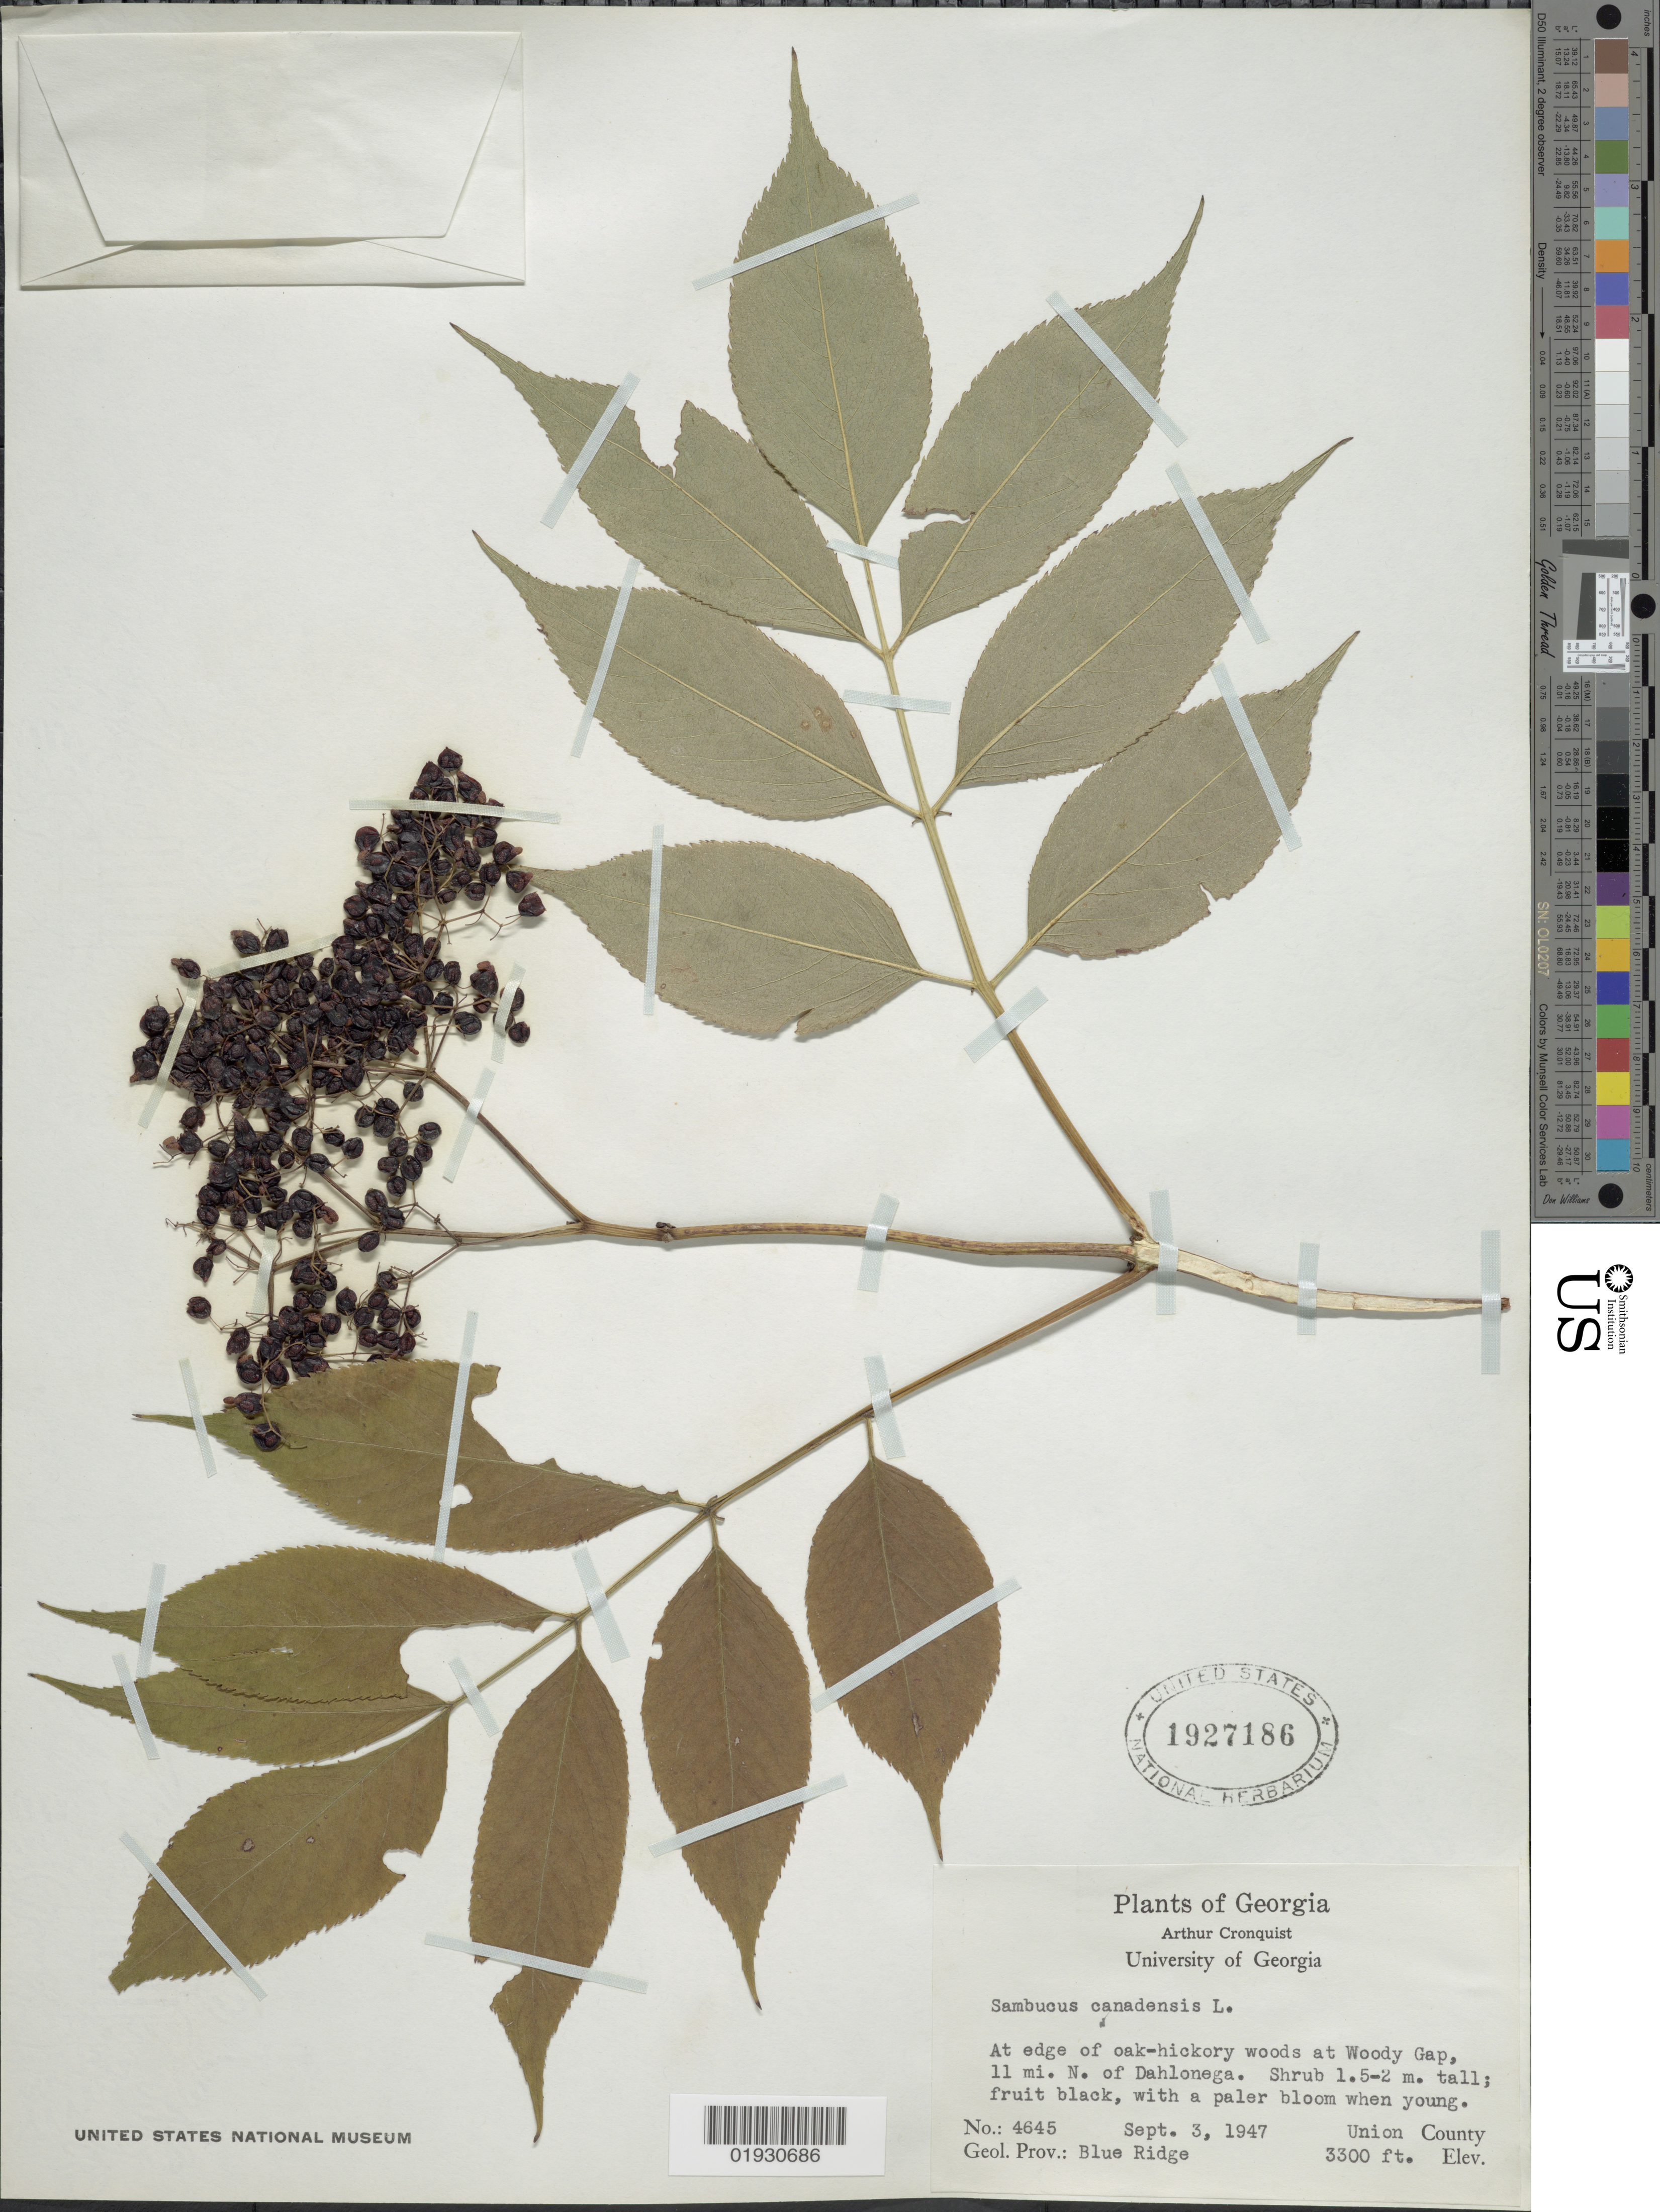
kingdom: Plantae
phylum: Tracheophyta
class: Magnoliopsida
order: Dipsacales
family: Viburnaceae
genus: Sambucus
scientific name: Sambucus canadensis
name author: L.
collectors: A. J. Cronquist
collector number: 4645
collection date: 1947-09-03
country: United States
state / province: Georgia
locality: At edge of oak-hickory woods at Woody Gap, 11 mi. N. of Dahlonega, Union County, Geol. Prov.: Blue Ridge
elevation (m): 1006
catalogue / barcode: US 1927186